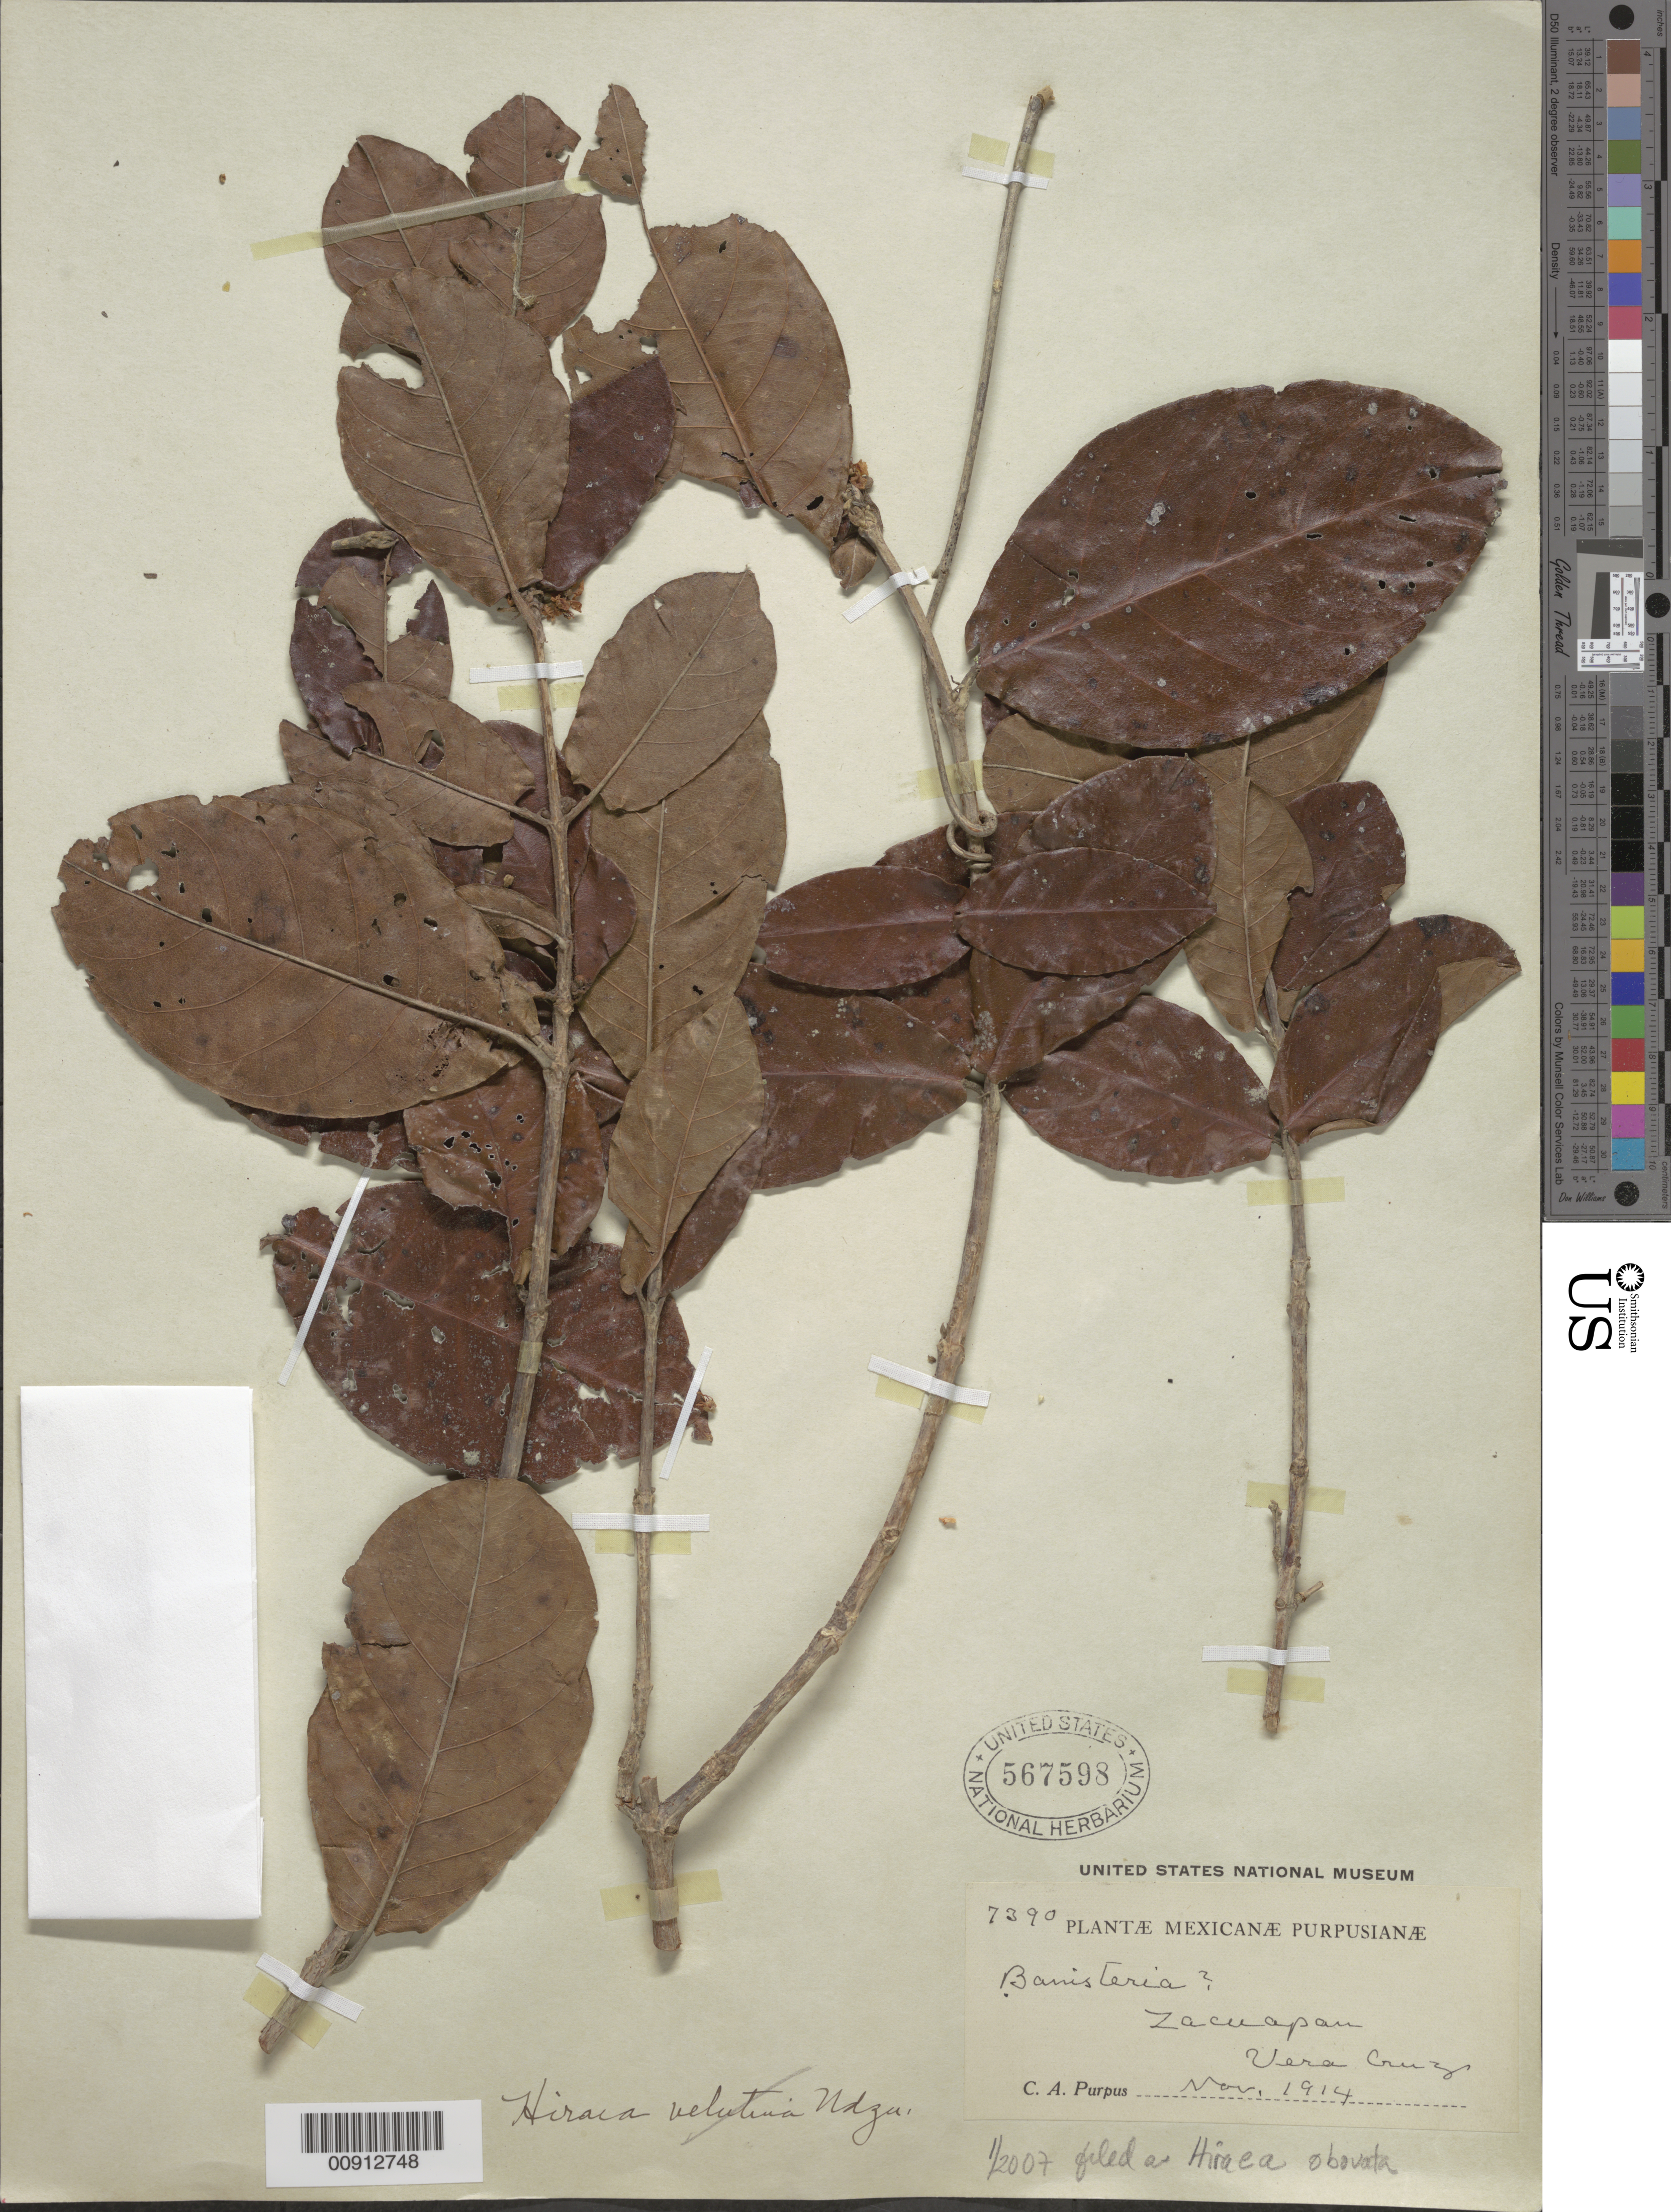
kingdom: Plantae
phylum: Tracheophyta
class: Magnoliopsida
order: Malpighiales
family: Malpighiaceae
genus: Hiraea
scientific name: Hiraea obovata (Kunth) Nied., nom. illeg.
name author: (Kunth) Nied.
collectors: C. A. Purpus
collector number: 7390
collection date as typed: Nov 1914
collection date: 1914-11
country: Mexico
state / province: Veracruz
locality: Zacuapan, Veracruz.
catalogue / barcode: US 567598